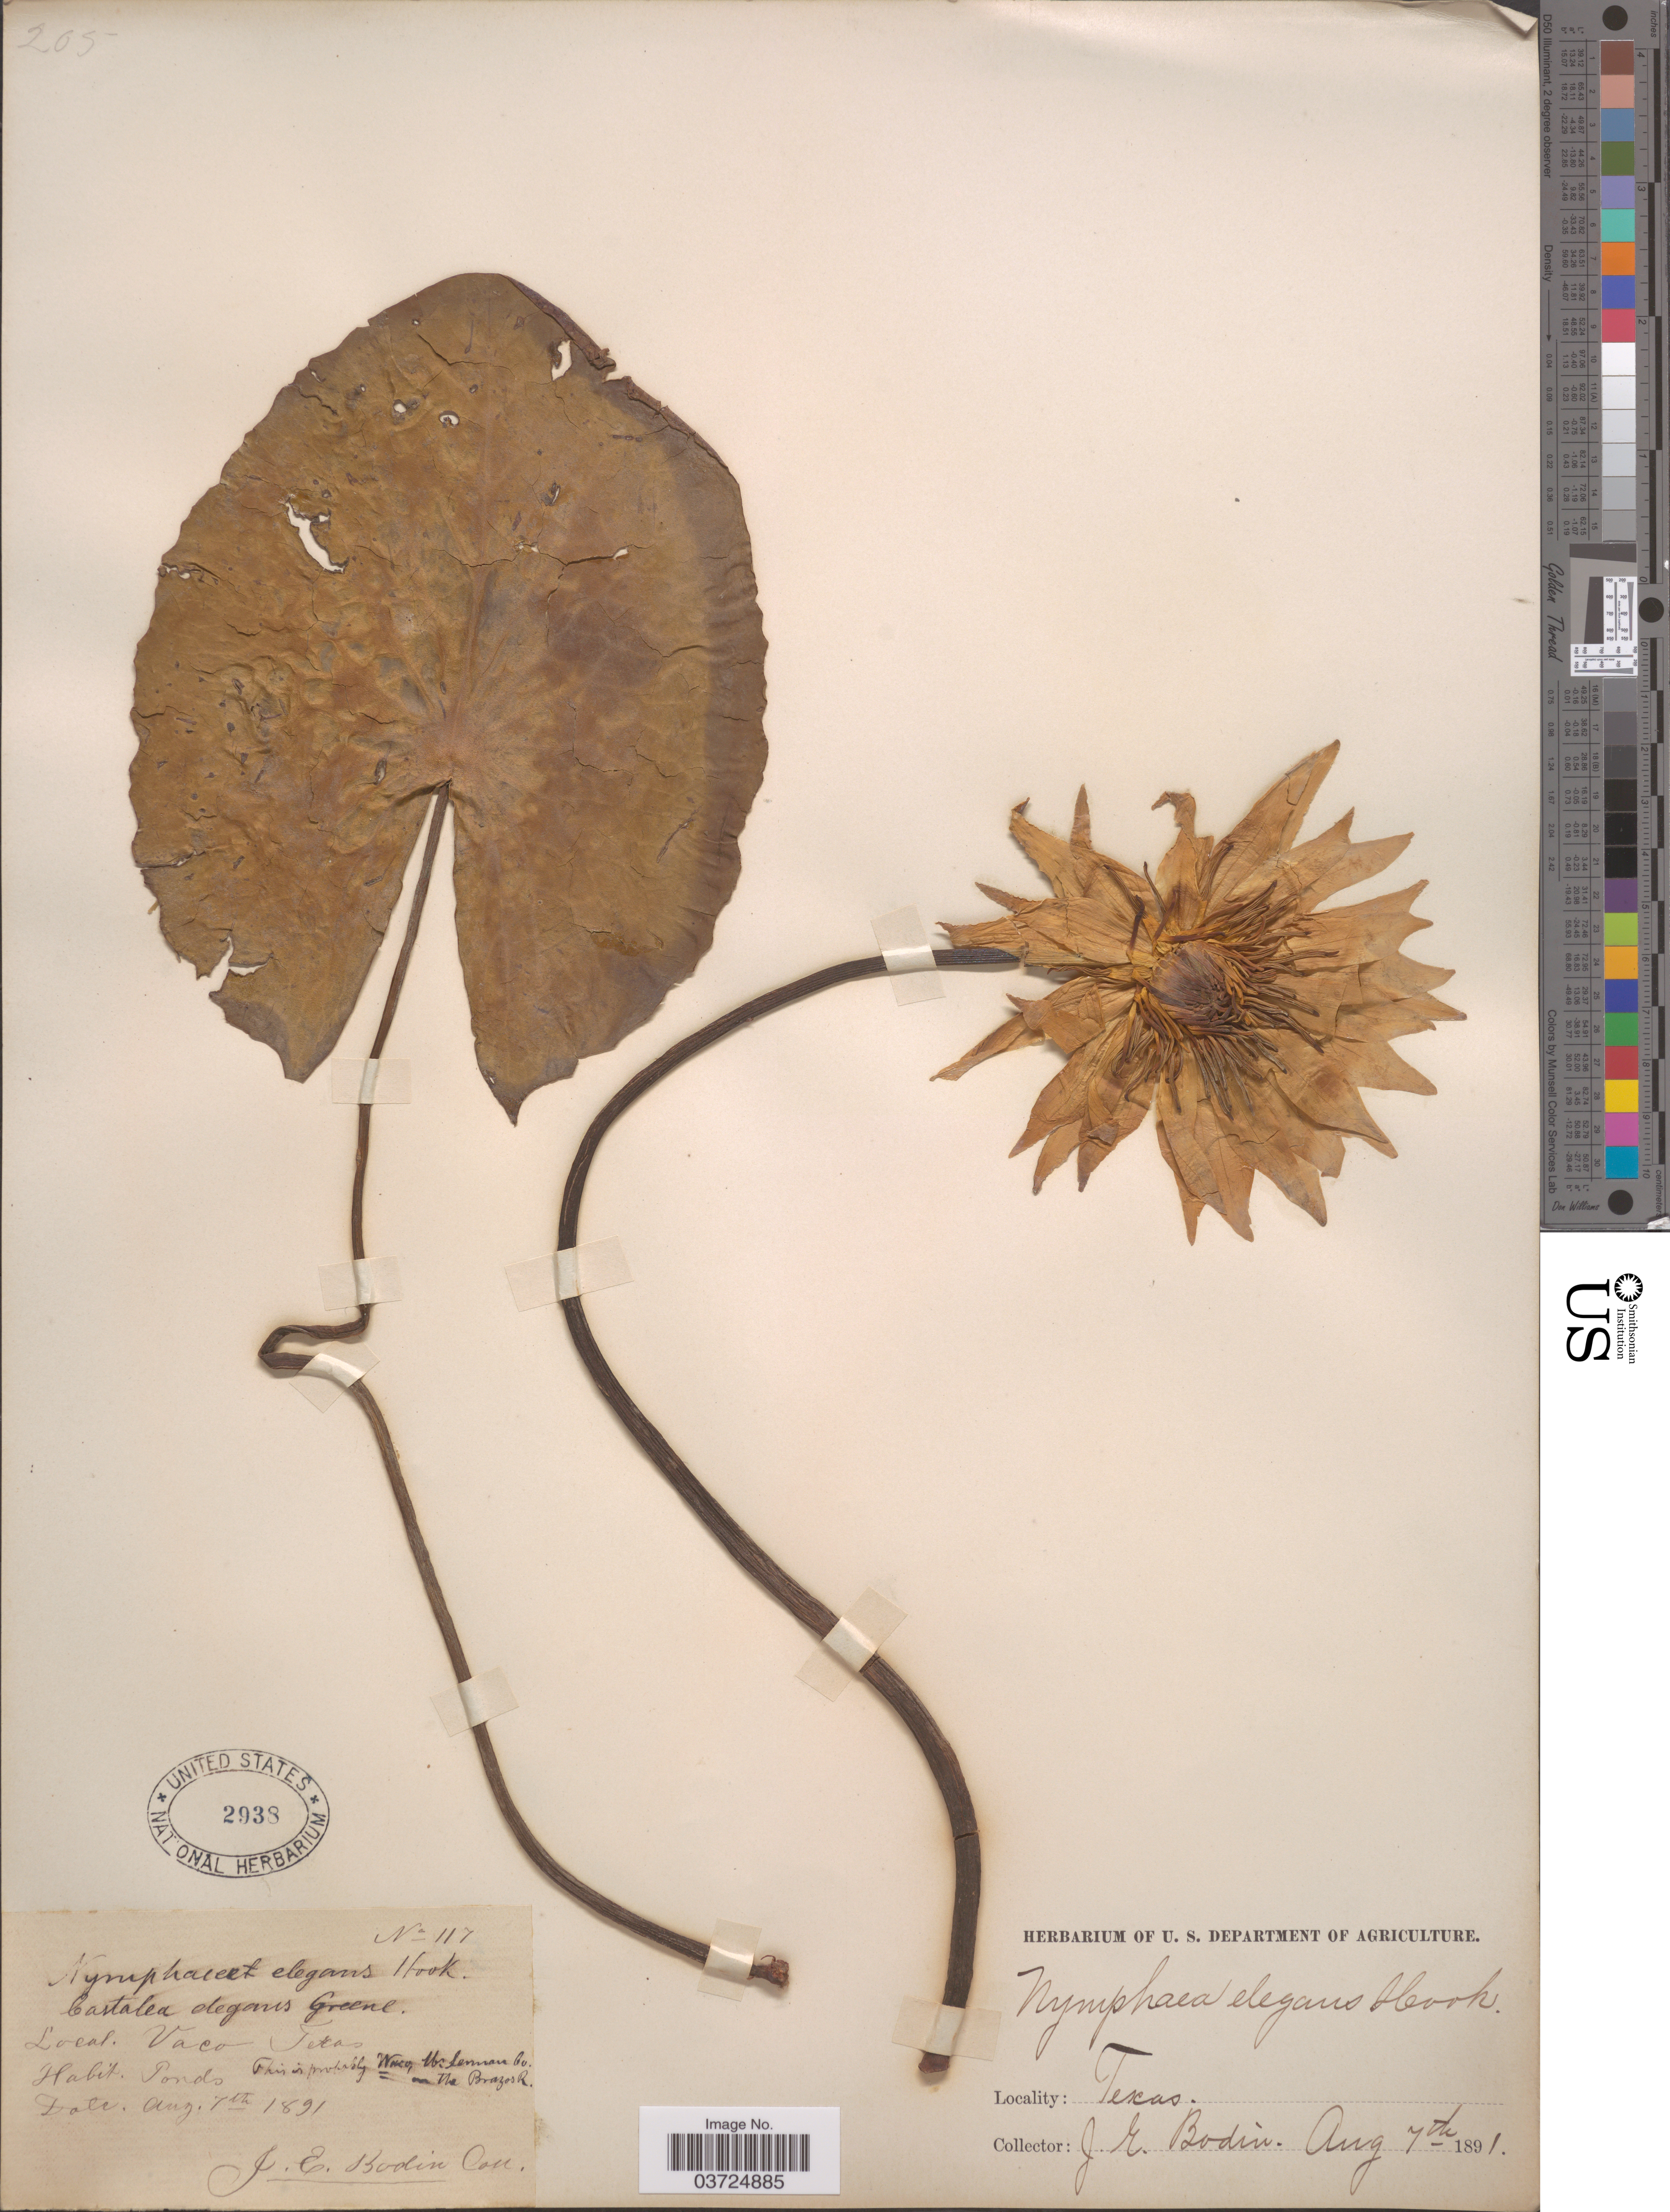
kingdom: Plantae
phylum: Tracheophyta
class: Magnoliopsida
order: Nymphaeales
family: Nymphaeaceae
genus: Nymphaea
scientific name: Nymphaea elegans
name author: Hook.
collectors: J. E. Bodin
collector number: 117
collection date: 1891-08-07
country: United States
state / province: Texas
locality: Vaco. Ponds.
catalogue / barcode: US 2938